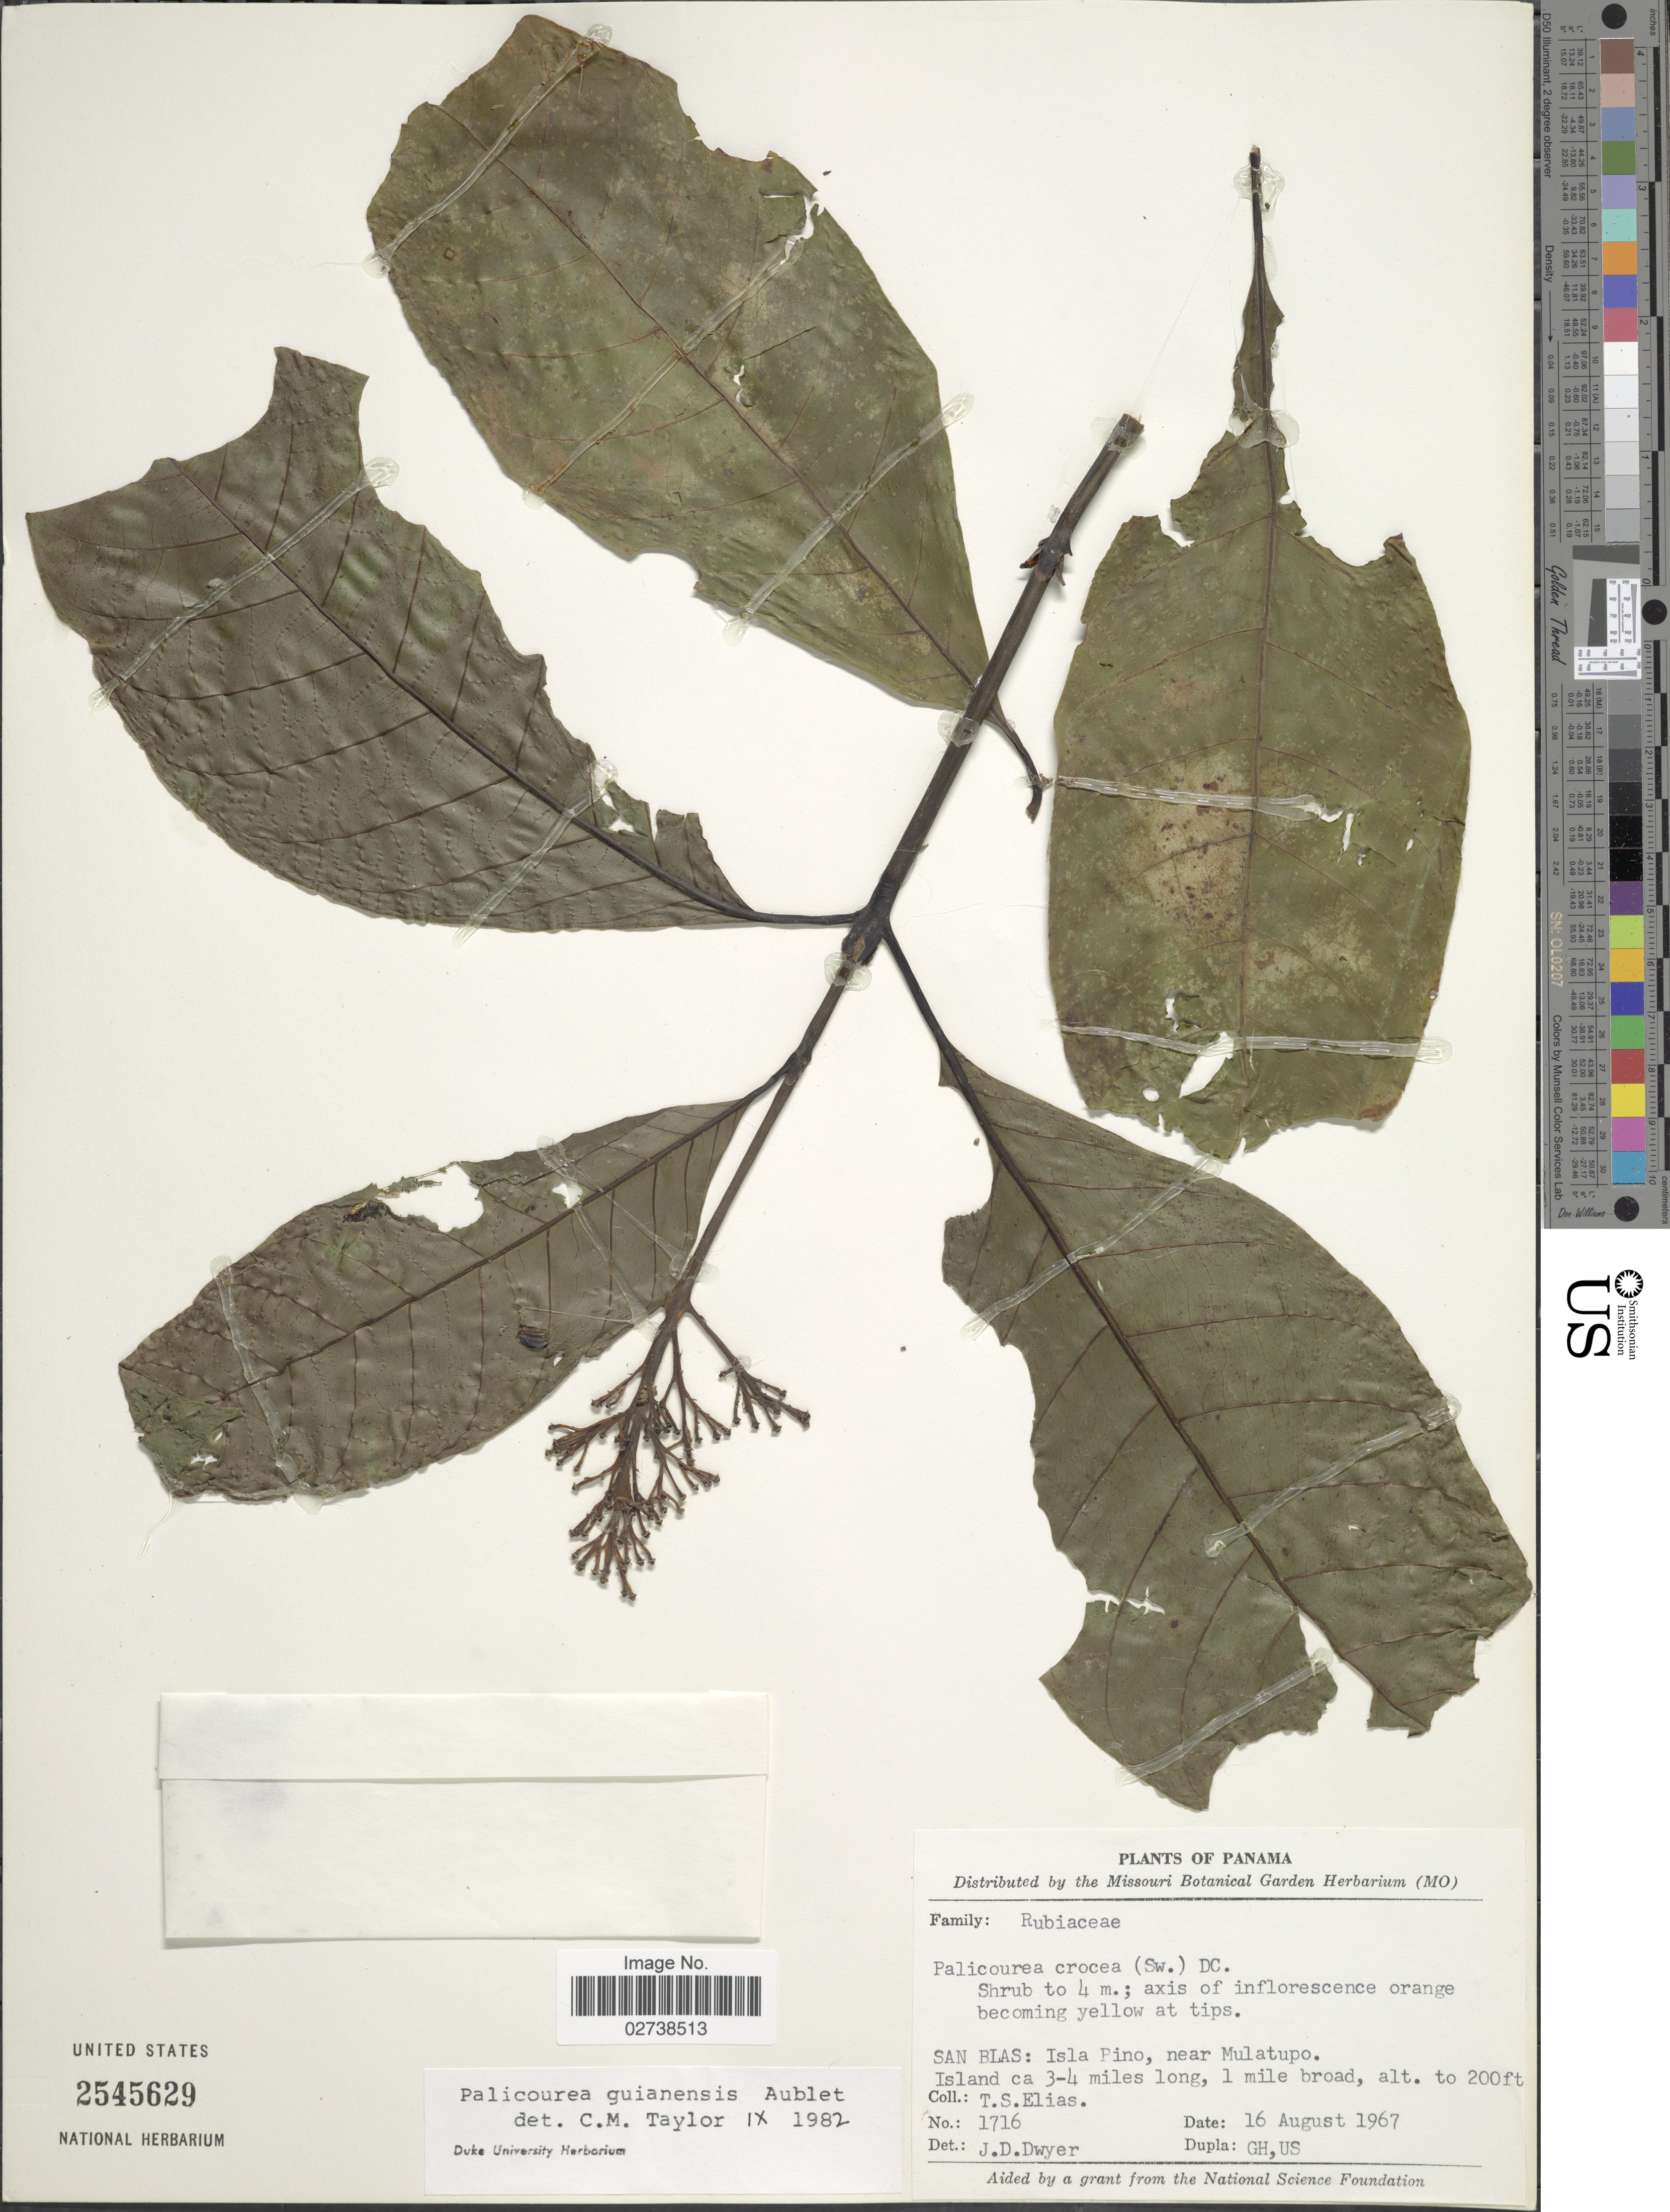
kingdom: Plantae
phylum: Tracheophyta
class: Magnoliopsida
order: Gentianales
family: Rubiaceae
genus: Palicourea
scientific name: Palicourea guianensis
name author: Aubl.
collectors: T. S. Elias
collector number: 1716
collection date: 1967-08-16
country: Panama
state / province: Kuna Yala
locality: San Blas: Isla Pino, near Mulatupo Island ca 3-4 miles long, 1 mile broad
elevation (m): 610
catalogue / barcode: US 2545629